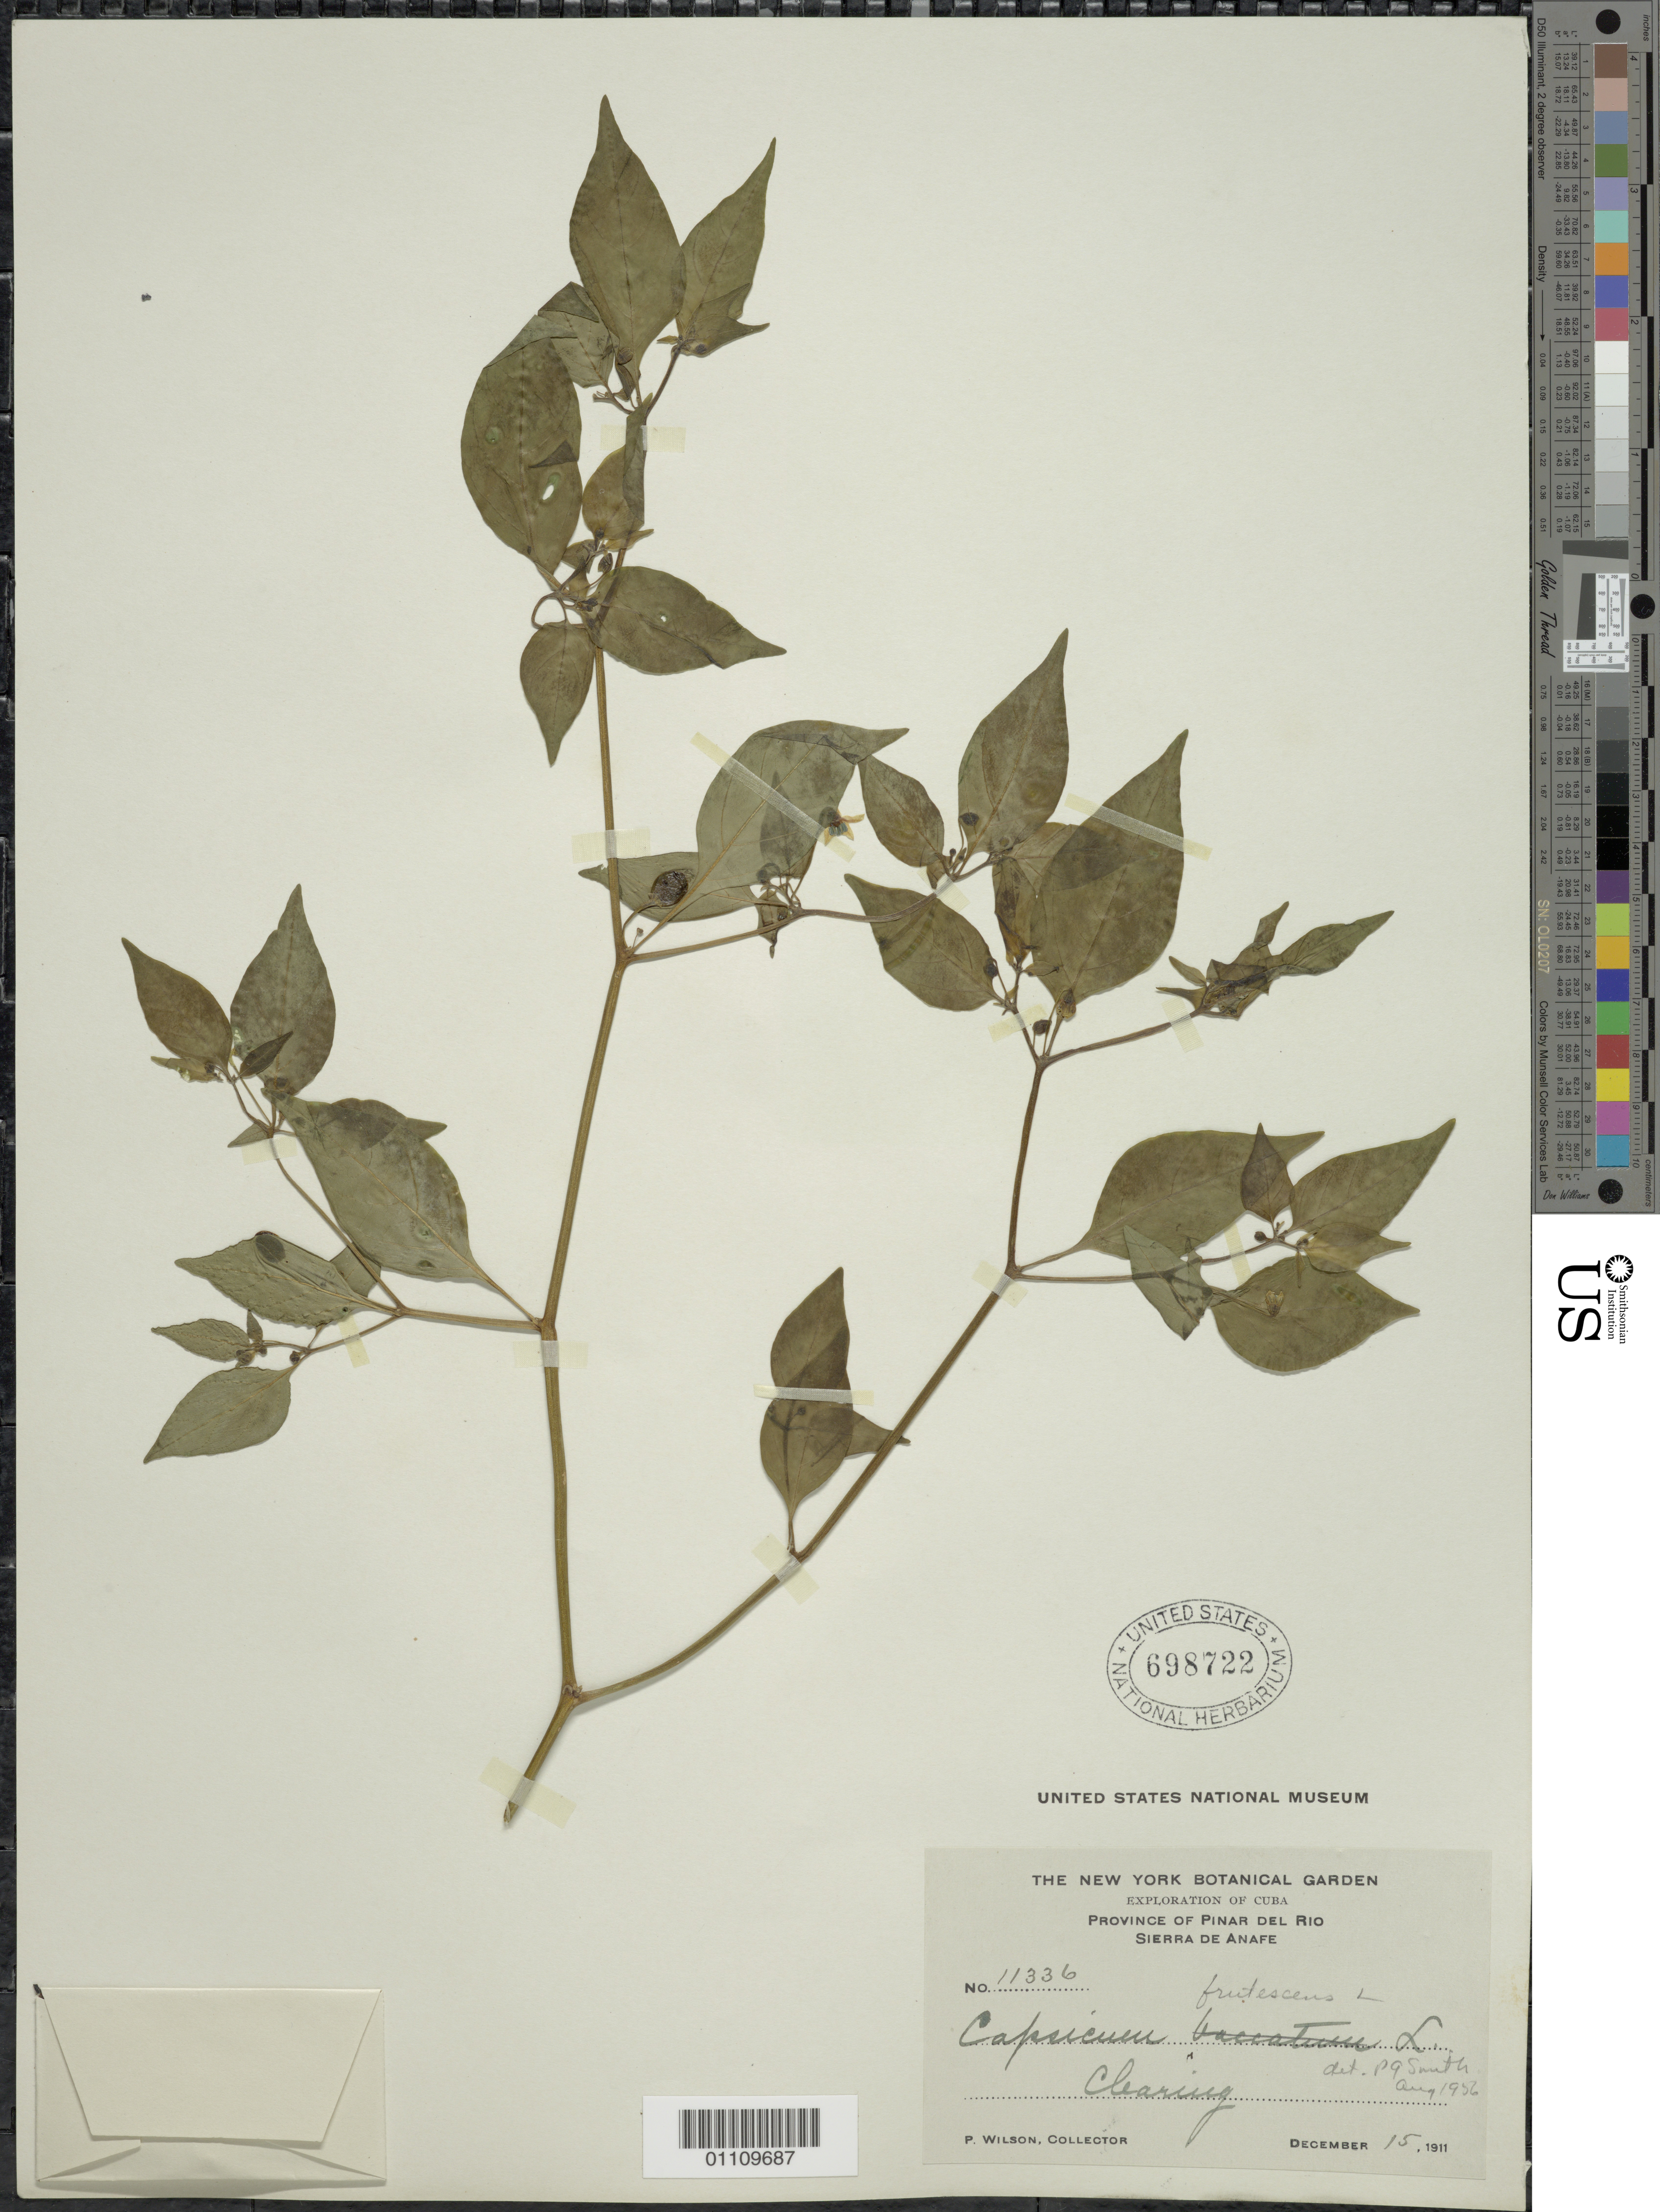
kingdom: Plantae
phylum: Tracheophyta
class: Magnoliopsida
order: Solanales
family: Solanaceae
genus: Capsicum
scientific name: Capsicum frutescens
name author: L.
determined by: Smith, P.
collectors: P. Wilson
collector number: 11336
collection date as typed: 15 Dec 1911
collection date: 1911-12-15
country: Cuba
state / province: Pinar del Río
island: Cuba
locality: Sierra de Anafe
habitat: Clearing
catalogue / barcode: US 698722